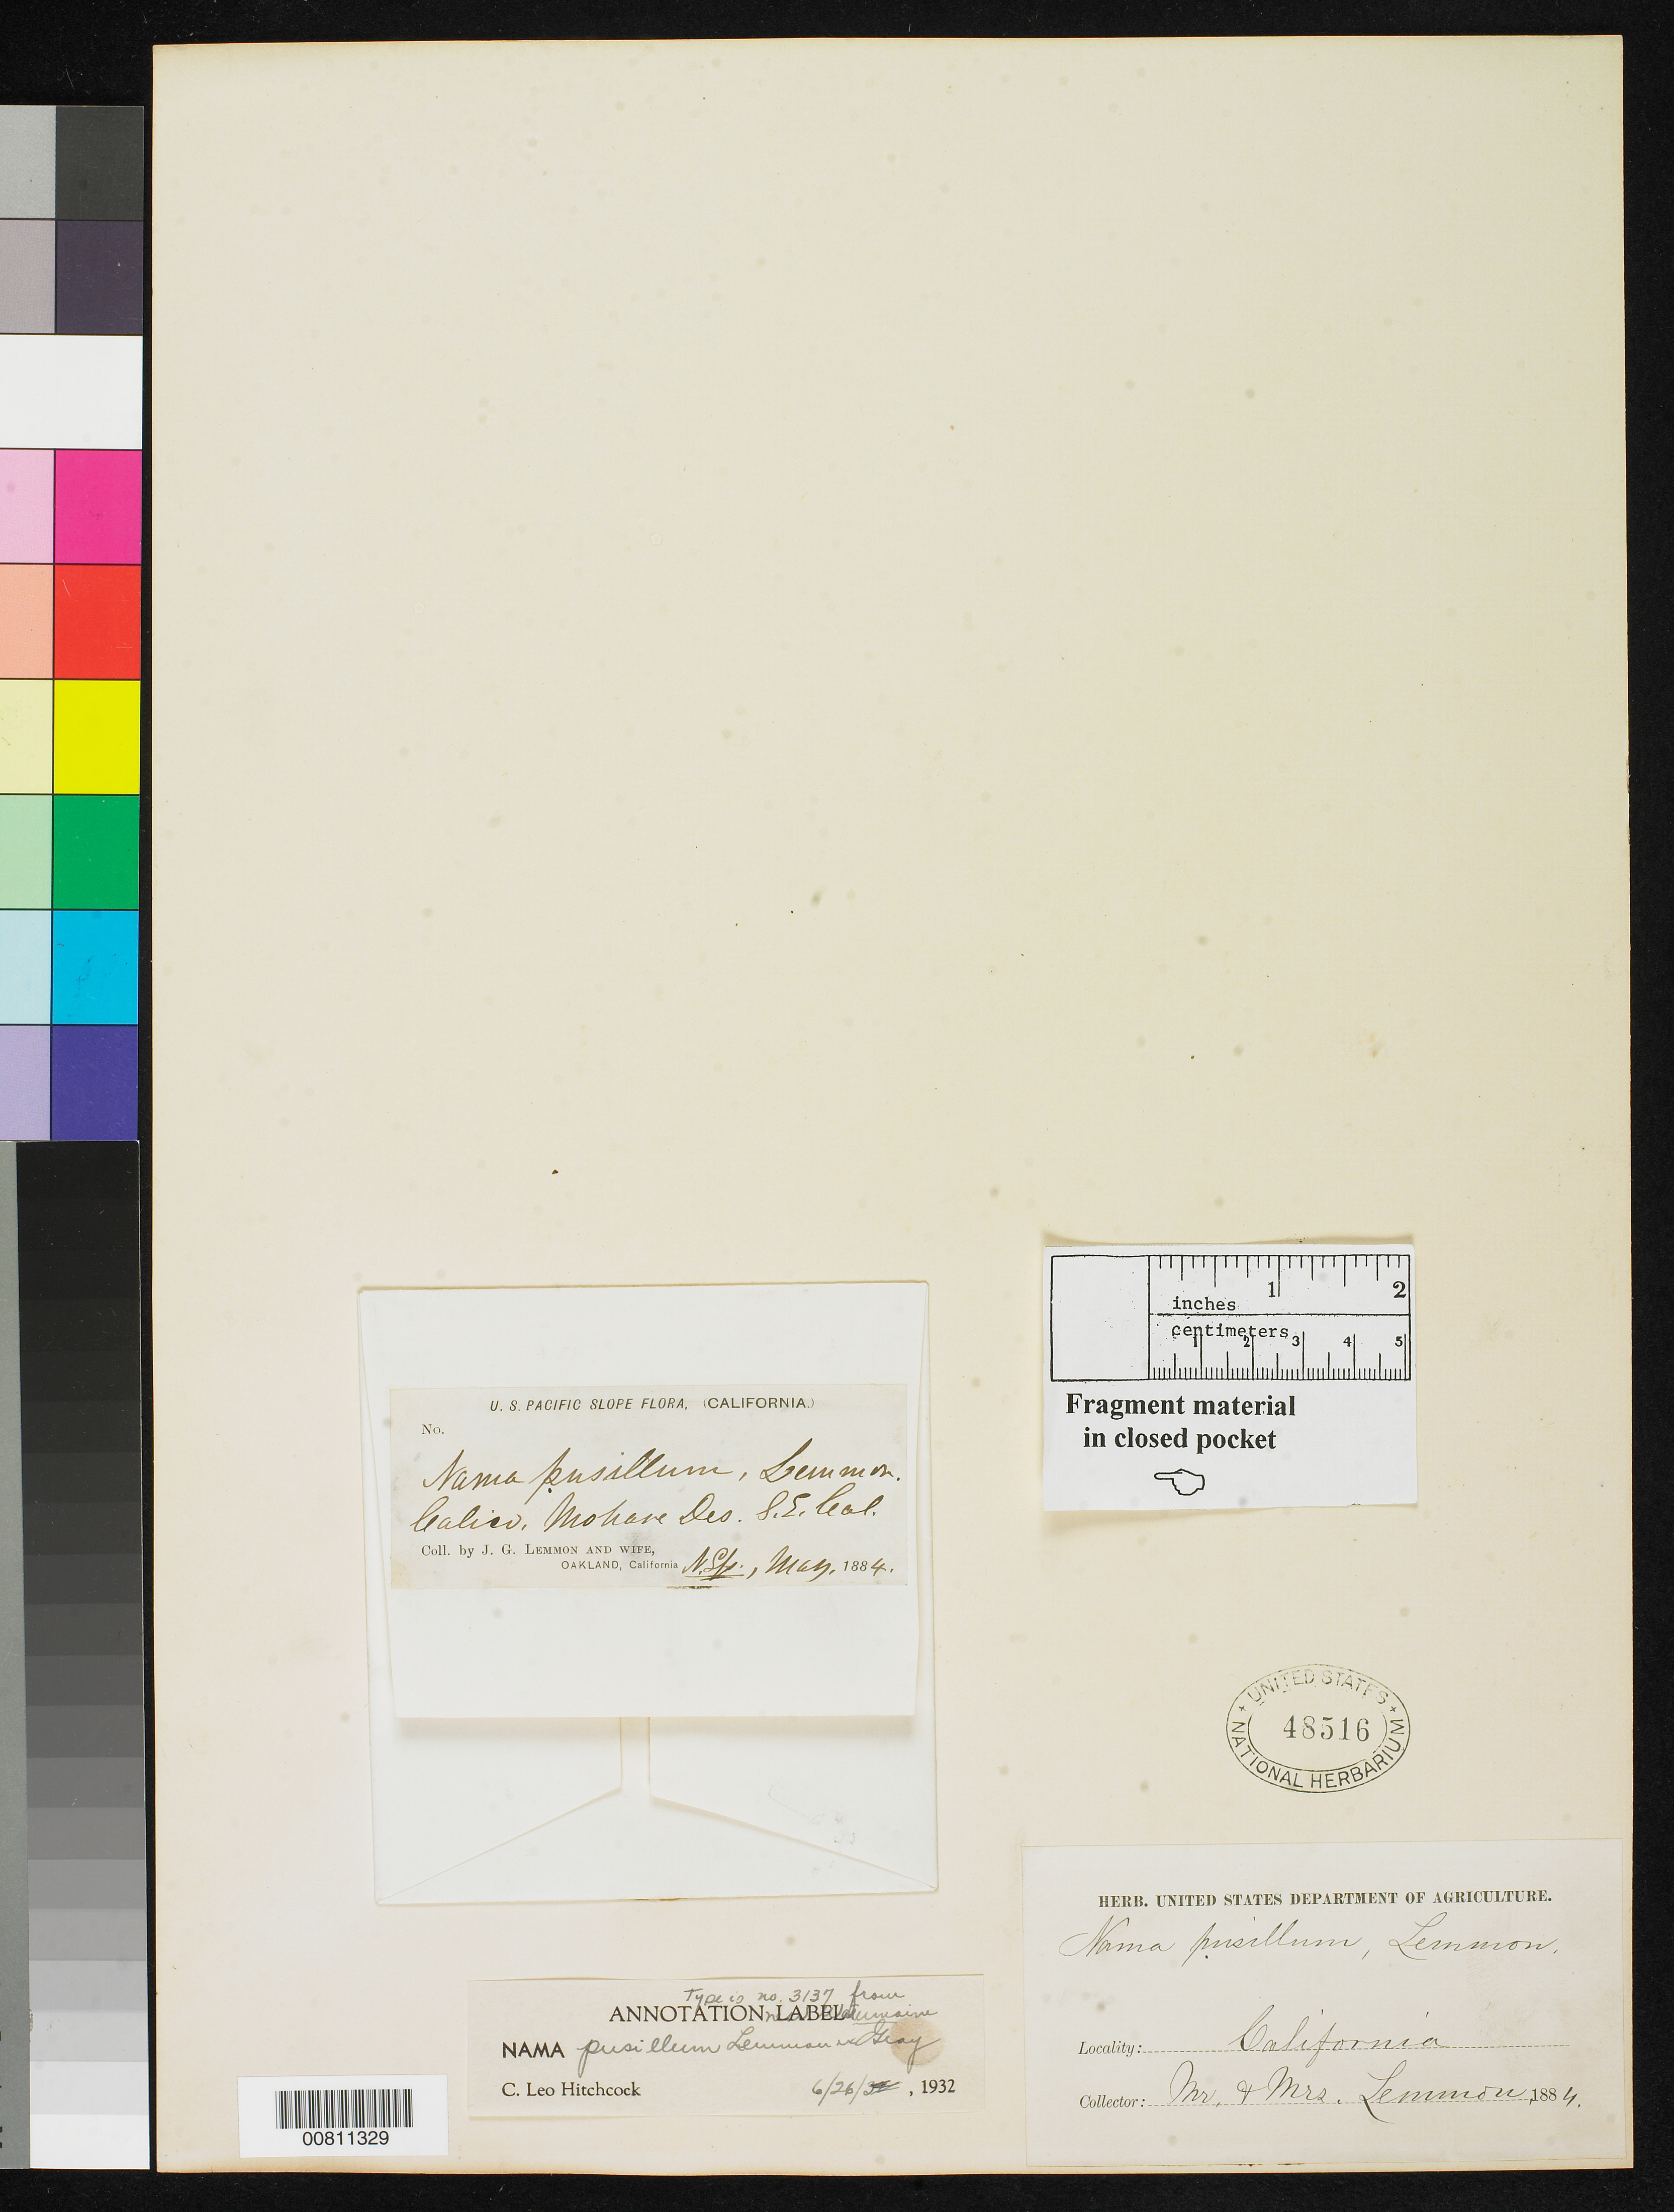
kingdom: Plantae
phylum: Tracheophyta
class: Magnoliopsida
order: Boraginales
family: Namaceae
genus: Nama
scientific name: Nama pusillum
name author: Lemmon ex A. Gray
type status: Possible Isotype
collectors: J. G. Lemmon & J. Lemmon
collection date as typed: May 1884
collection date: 1884-05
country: United States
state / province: California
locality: Calico, Mohave Des., S.E. Cal.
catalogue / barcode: US 48516